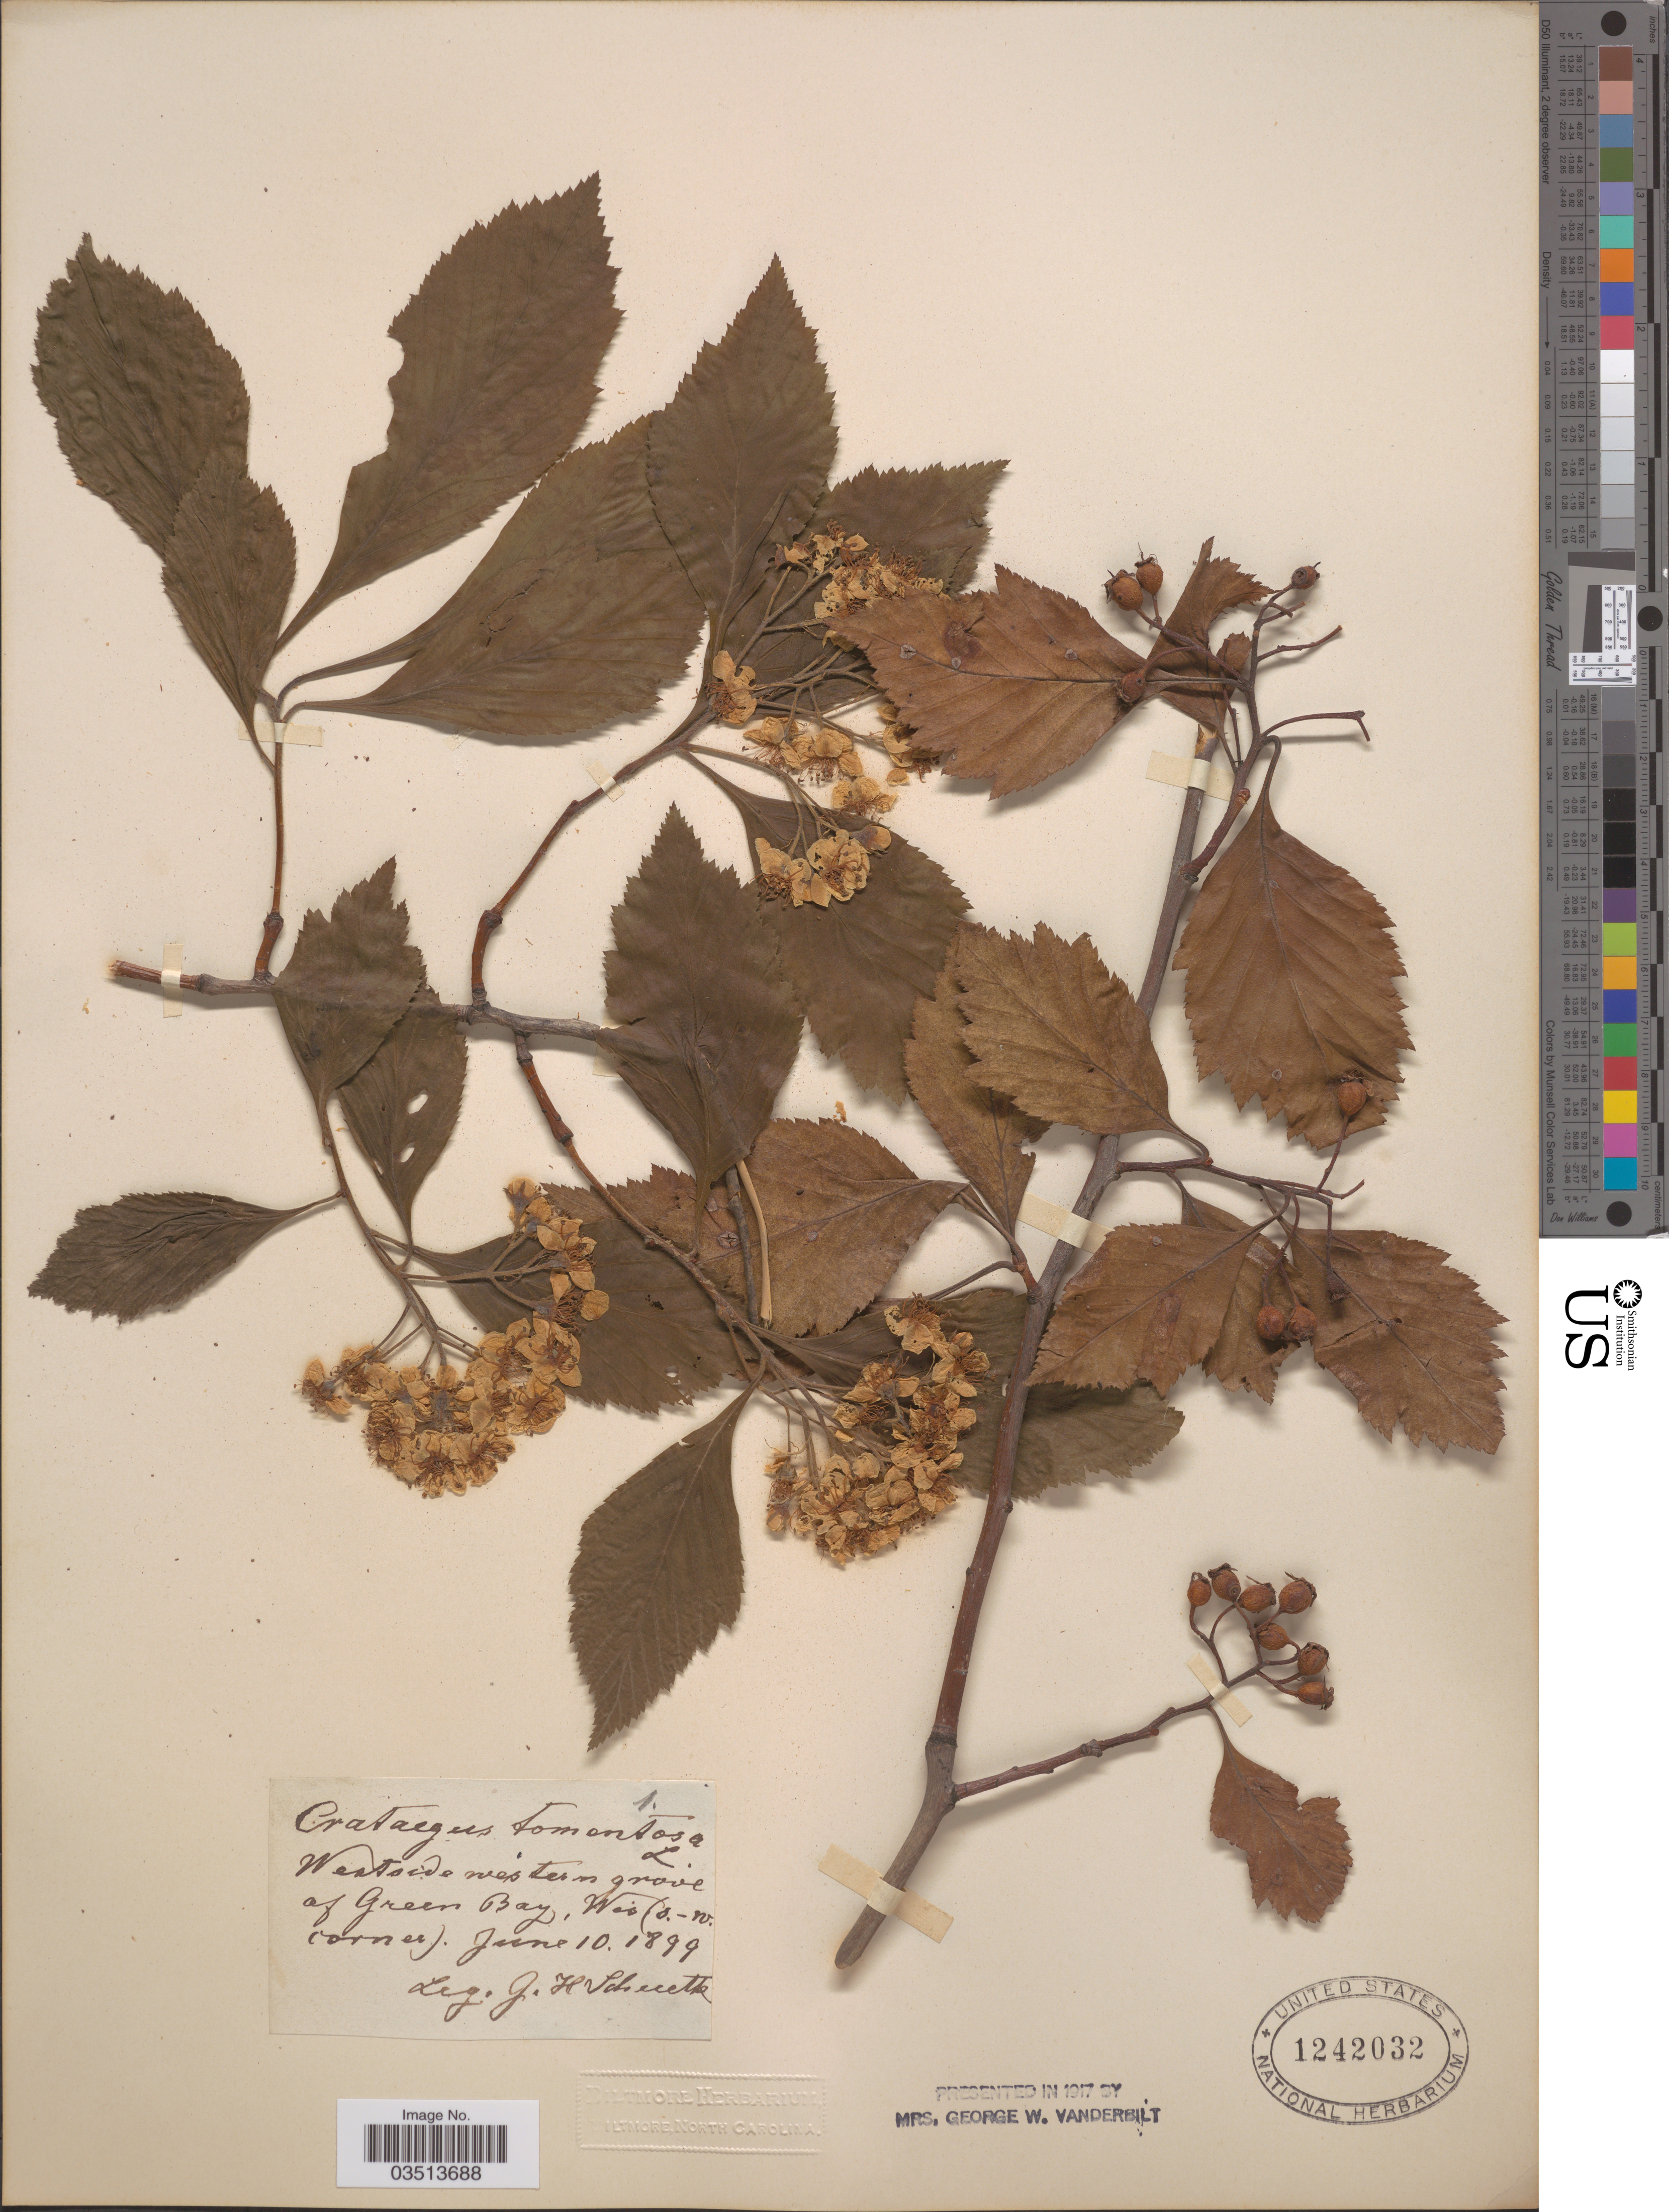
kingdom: Plantae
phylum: Tracheophyta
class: Magnoliopsida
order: Rosales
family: Rosaceae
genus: Crataegus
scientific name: Crataegus calpodendron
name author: (Ehrh.) Medik.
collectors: J. H. Schuette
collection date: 1899-06-10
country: United States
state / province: Wisconsin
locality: West side western grove of Green Bay.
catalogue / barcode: US 1242032